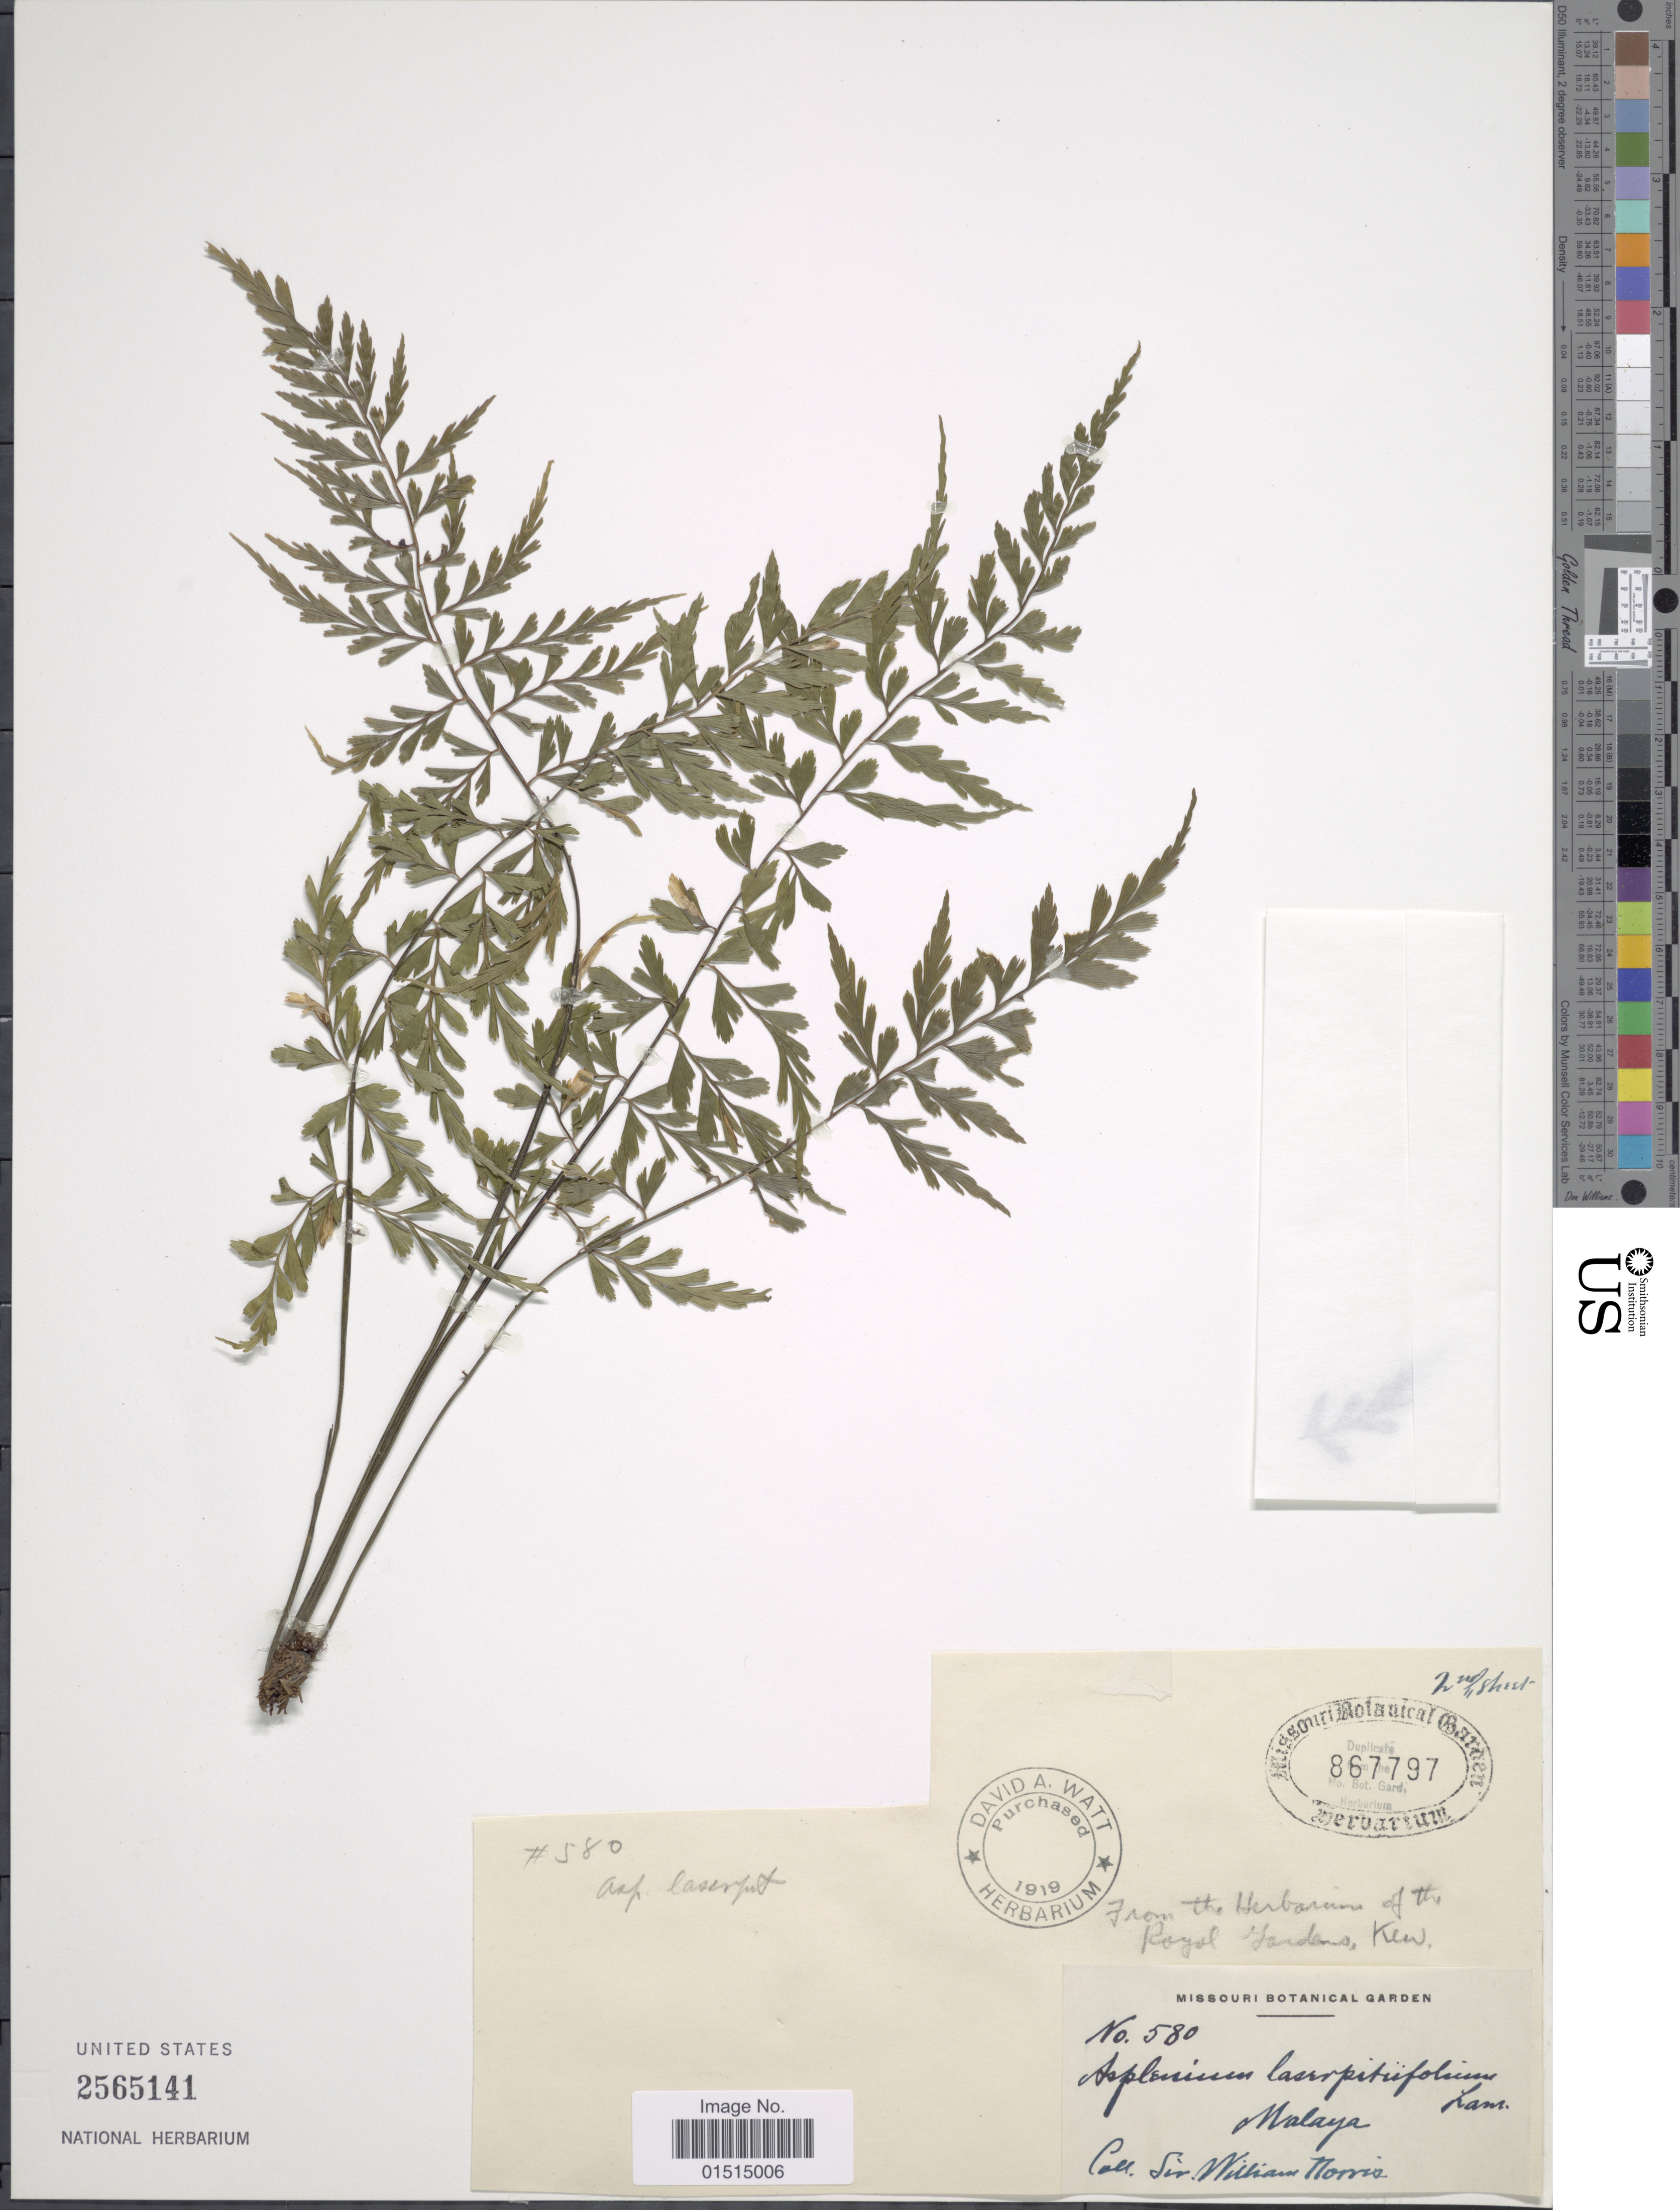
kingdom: Plantae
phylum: Tracheophyta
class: Polypodiopsida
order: Polypodiales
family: Aspleniaceae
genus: Asplenium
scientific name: Asplenium laserpitiifolium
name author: Lam.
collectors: N. H. Williams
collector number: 580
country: Malaysia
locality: Malaya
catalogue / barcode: US 2565141